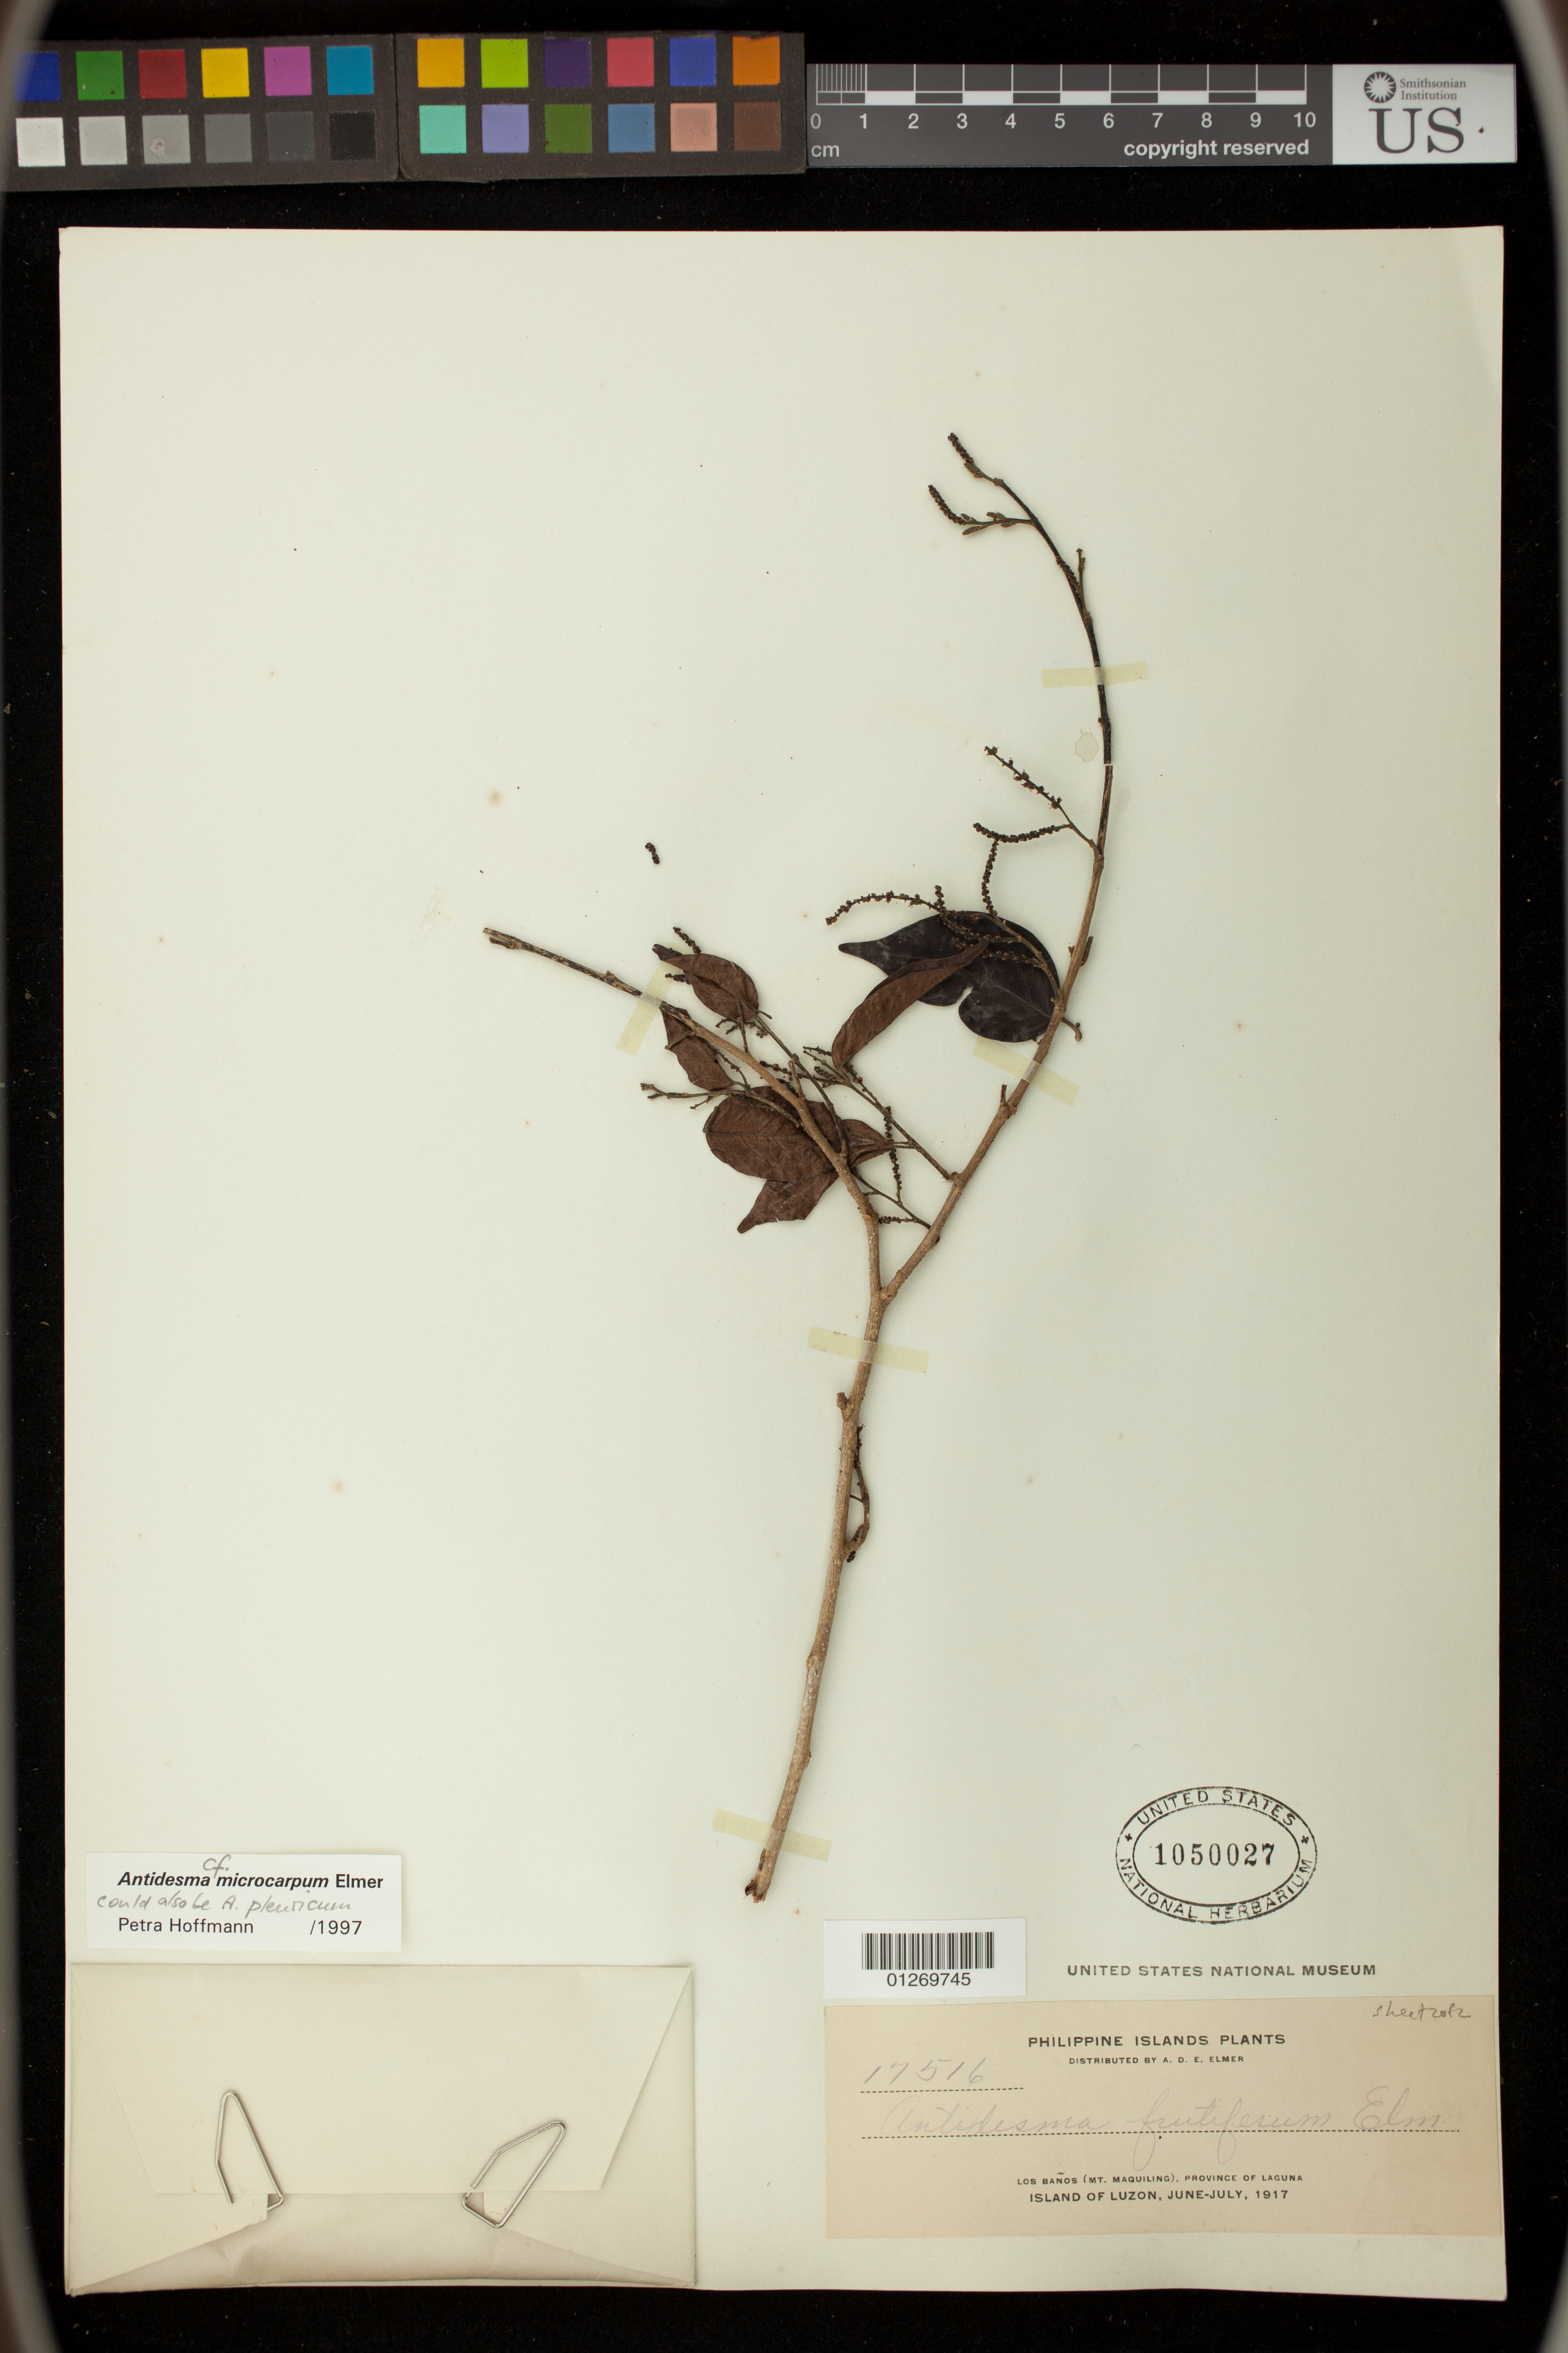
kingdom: Plantae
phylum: Tracheophyta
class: Magnoliopsida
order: Malpighiales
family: Phyllanthaceae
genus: Antidesma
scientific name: Antidesma microcarpum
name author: Elmer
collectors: A. D. E. Elmer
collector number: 17516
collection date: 1917-06/1917-07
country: Philippines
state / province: Calabarzon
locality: Los Baños (Maquiling), Province of Laguna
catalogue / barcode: US 1050027